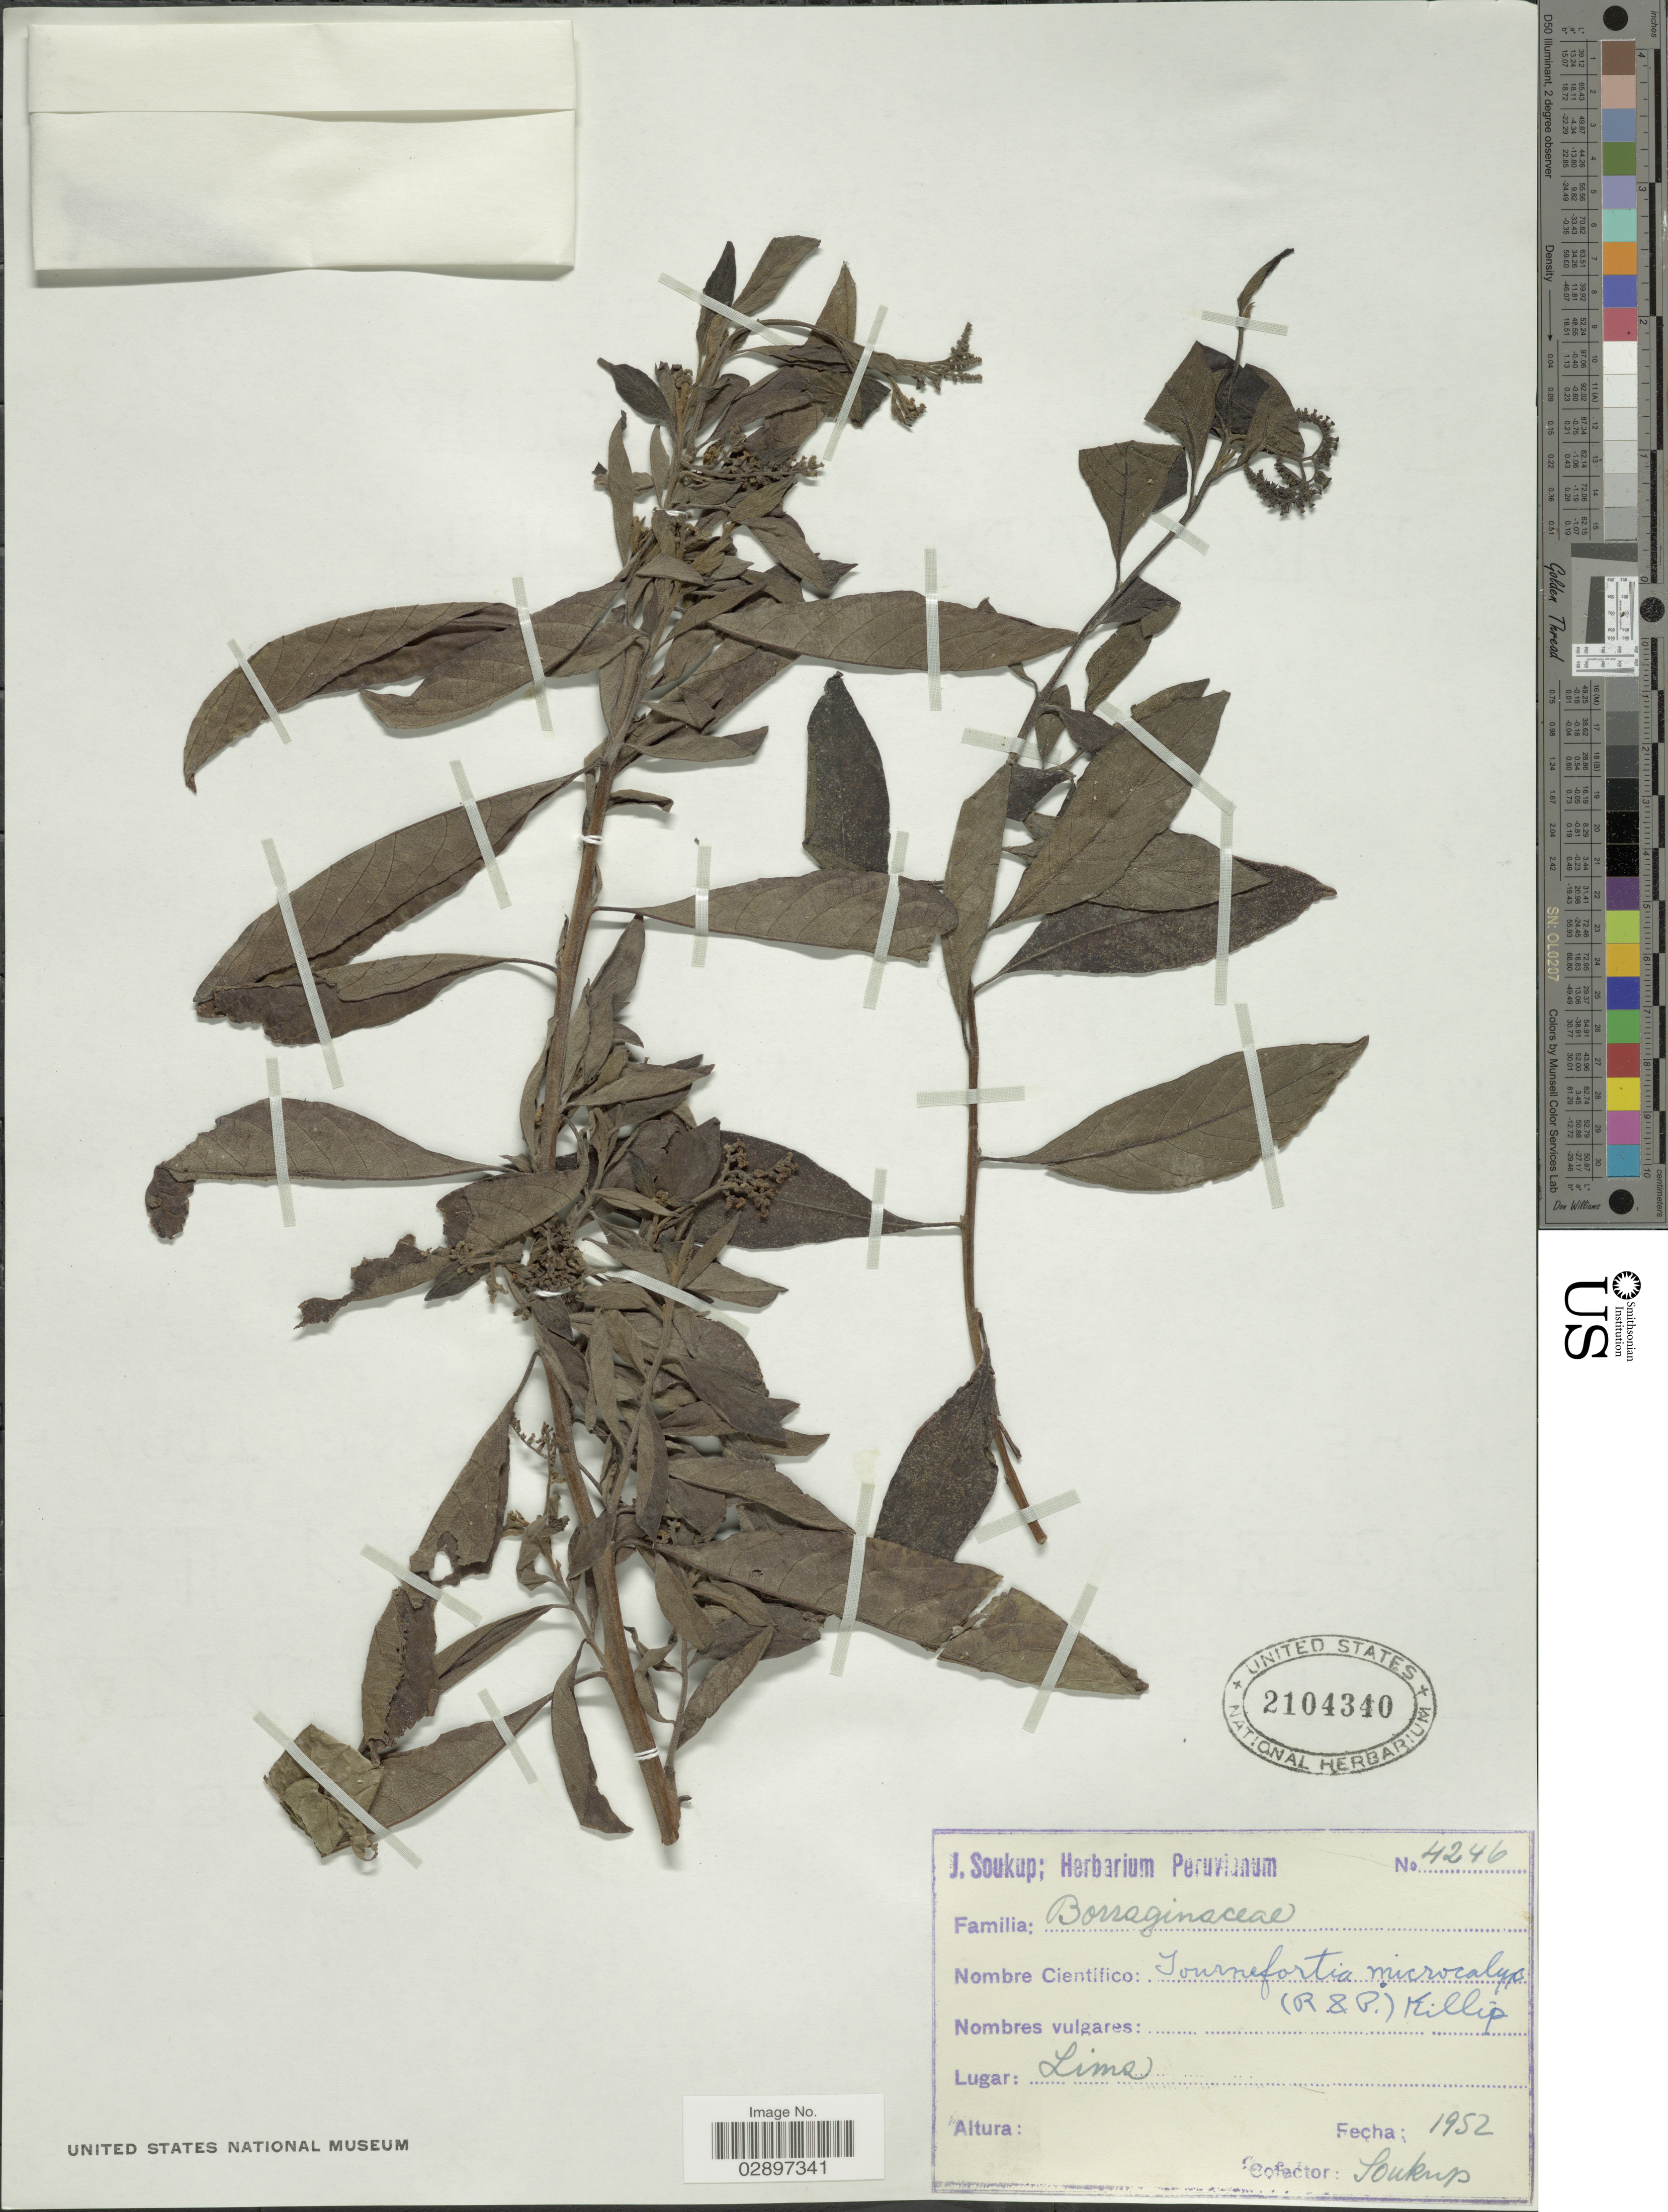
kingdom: Plantae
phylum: Tracheophyta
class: Magnoliopsida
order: Boraginales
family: Heliotropiaceae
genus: Tournefortia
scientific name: Tournefortia microcalyx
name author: (Ruiz & Pav.) I.M. Johnst.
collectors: J. Soukup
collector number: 4246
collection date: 1952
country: Peru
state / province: Lima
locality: Lima.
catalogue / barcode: US 2104340